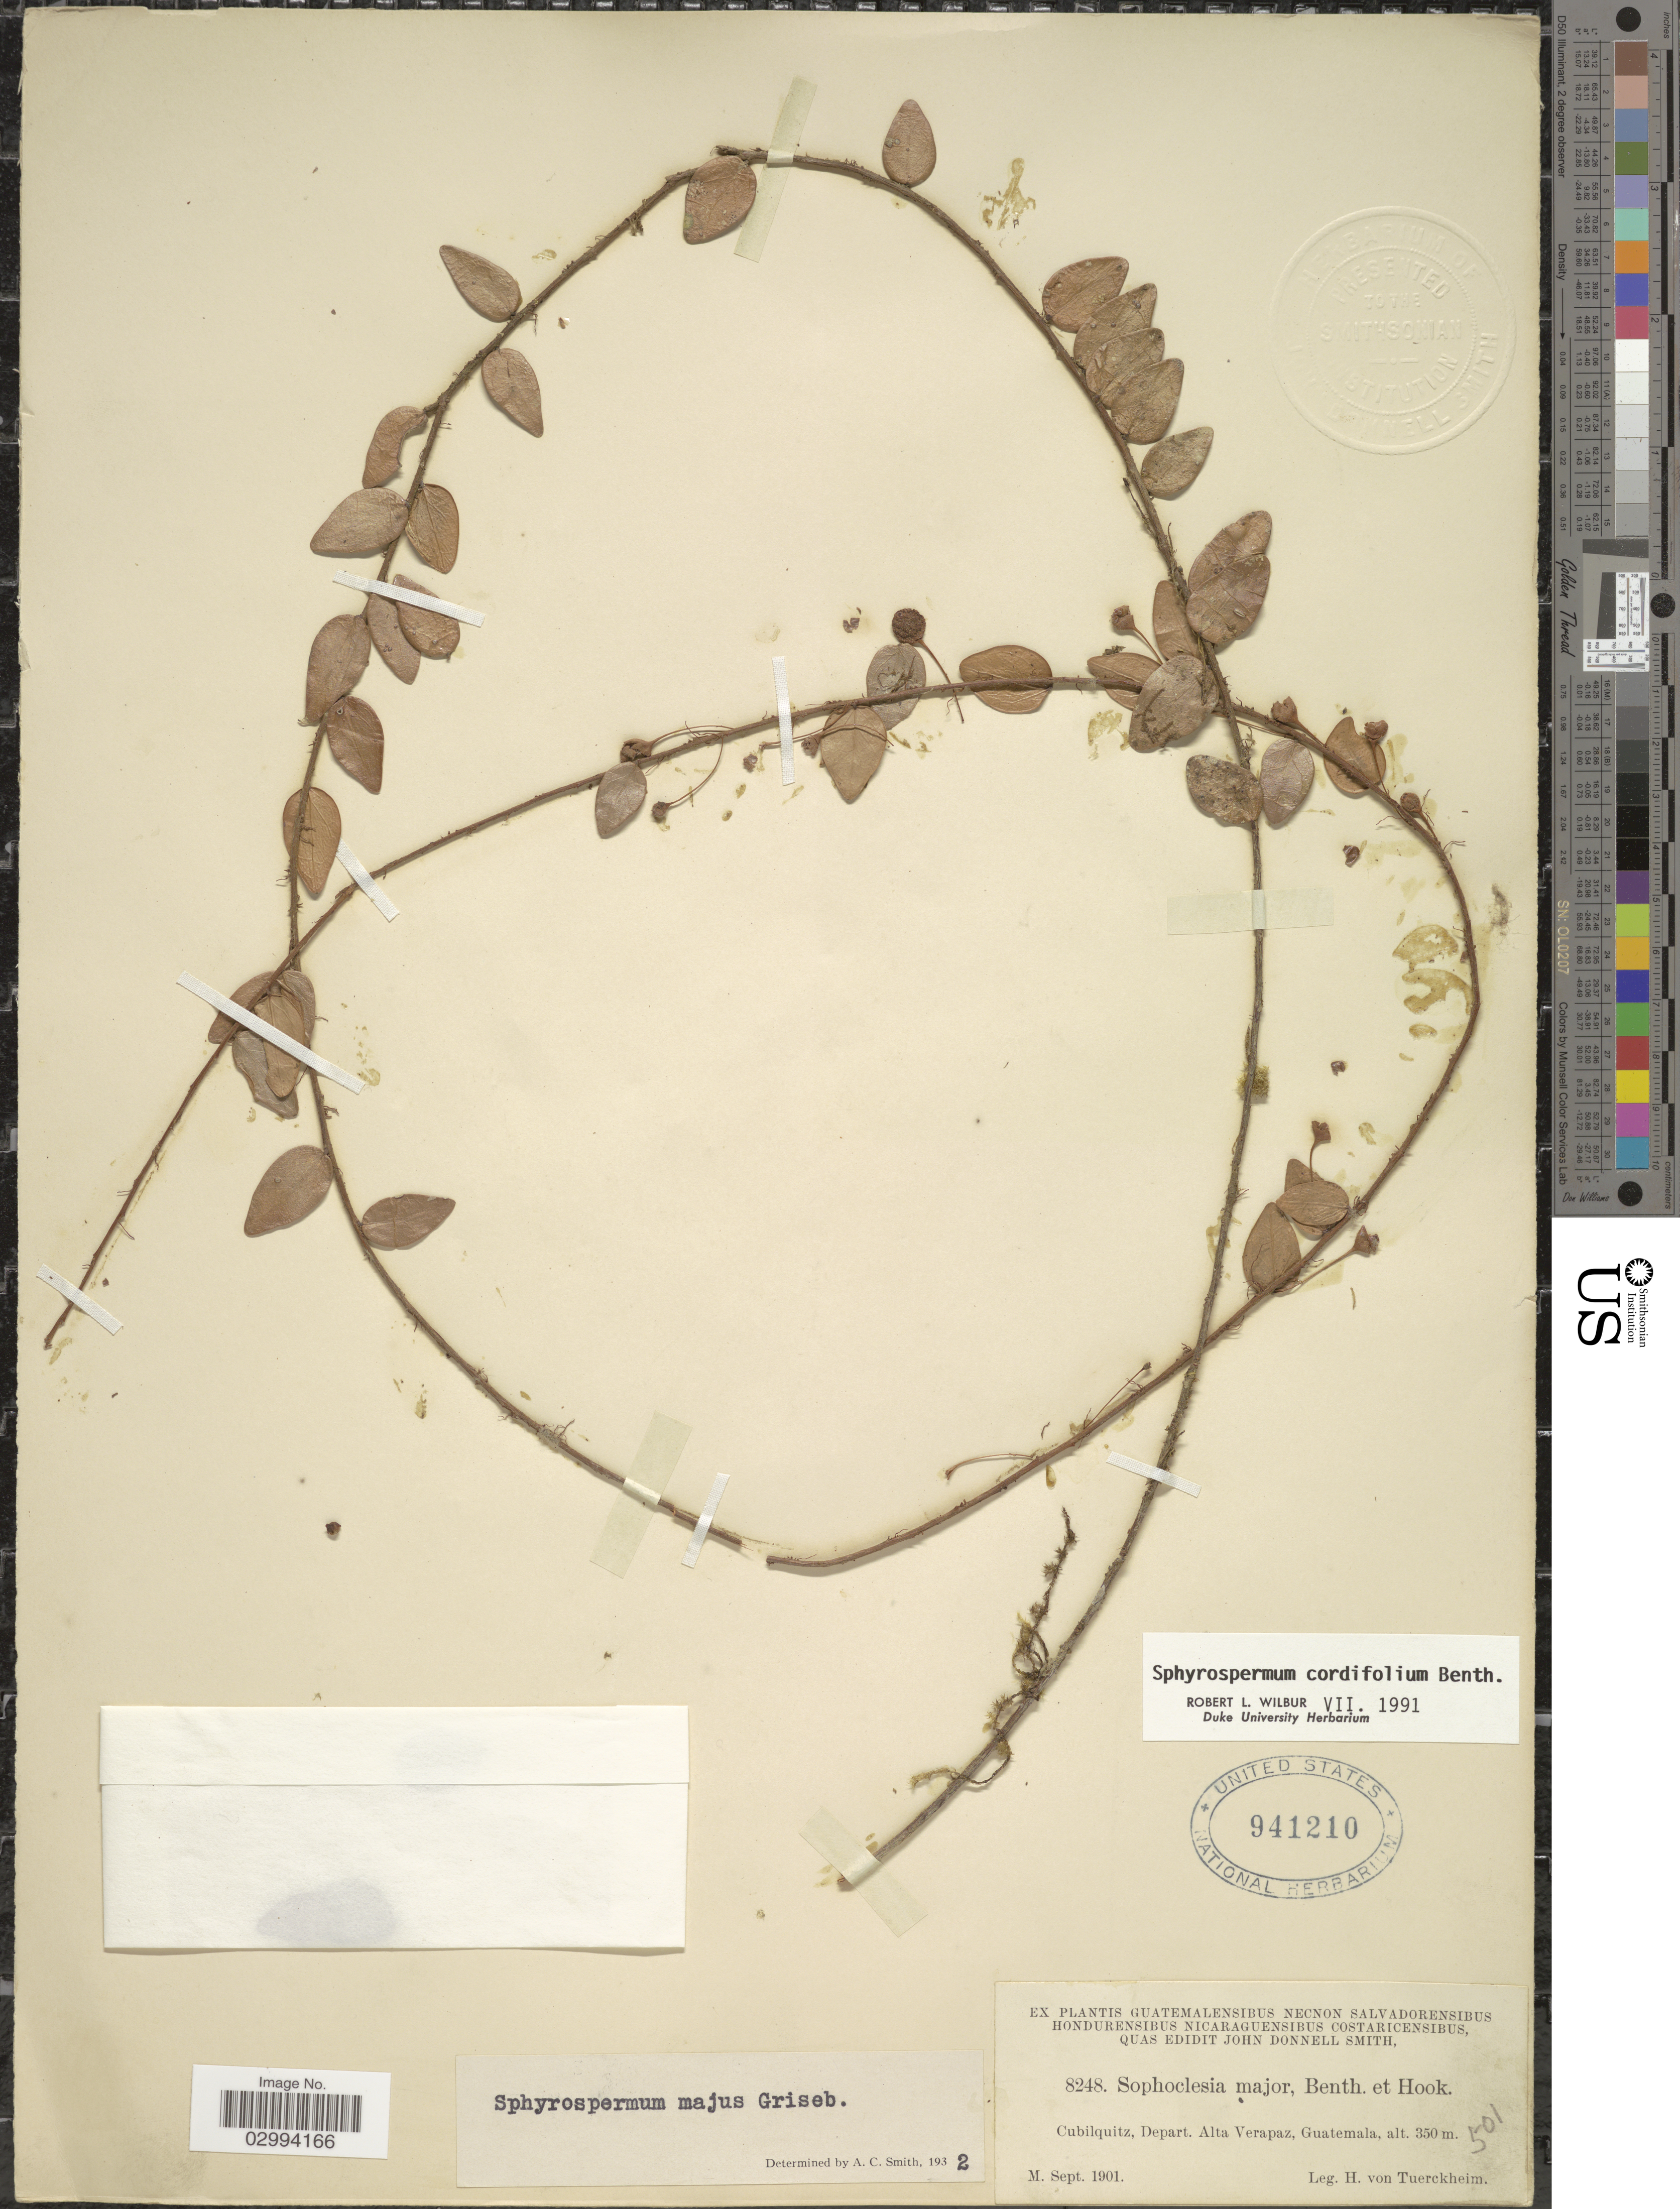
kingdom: Plantae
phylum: Tracheophyta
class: Magnoliopsida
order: Ericales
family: Ericaceae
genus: Sphyrospermum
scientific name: Sphyrospermum cordifolium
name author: Benth.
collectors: H. von Türckheim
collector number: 8248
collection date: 1901-09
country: Guatemala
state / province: Alta Verapaz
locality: Cubilquitz, Depart. Alta Verapaz.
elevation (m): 350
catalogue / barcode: US 941210